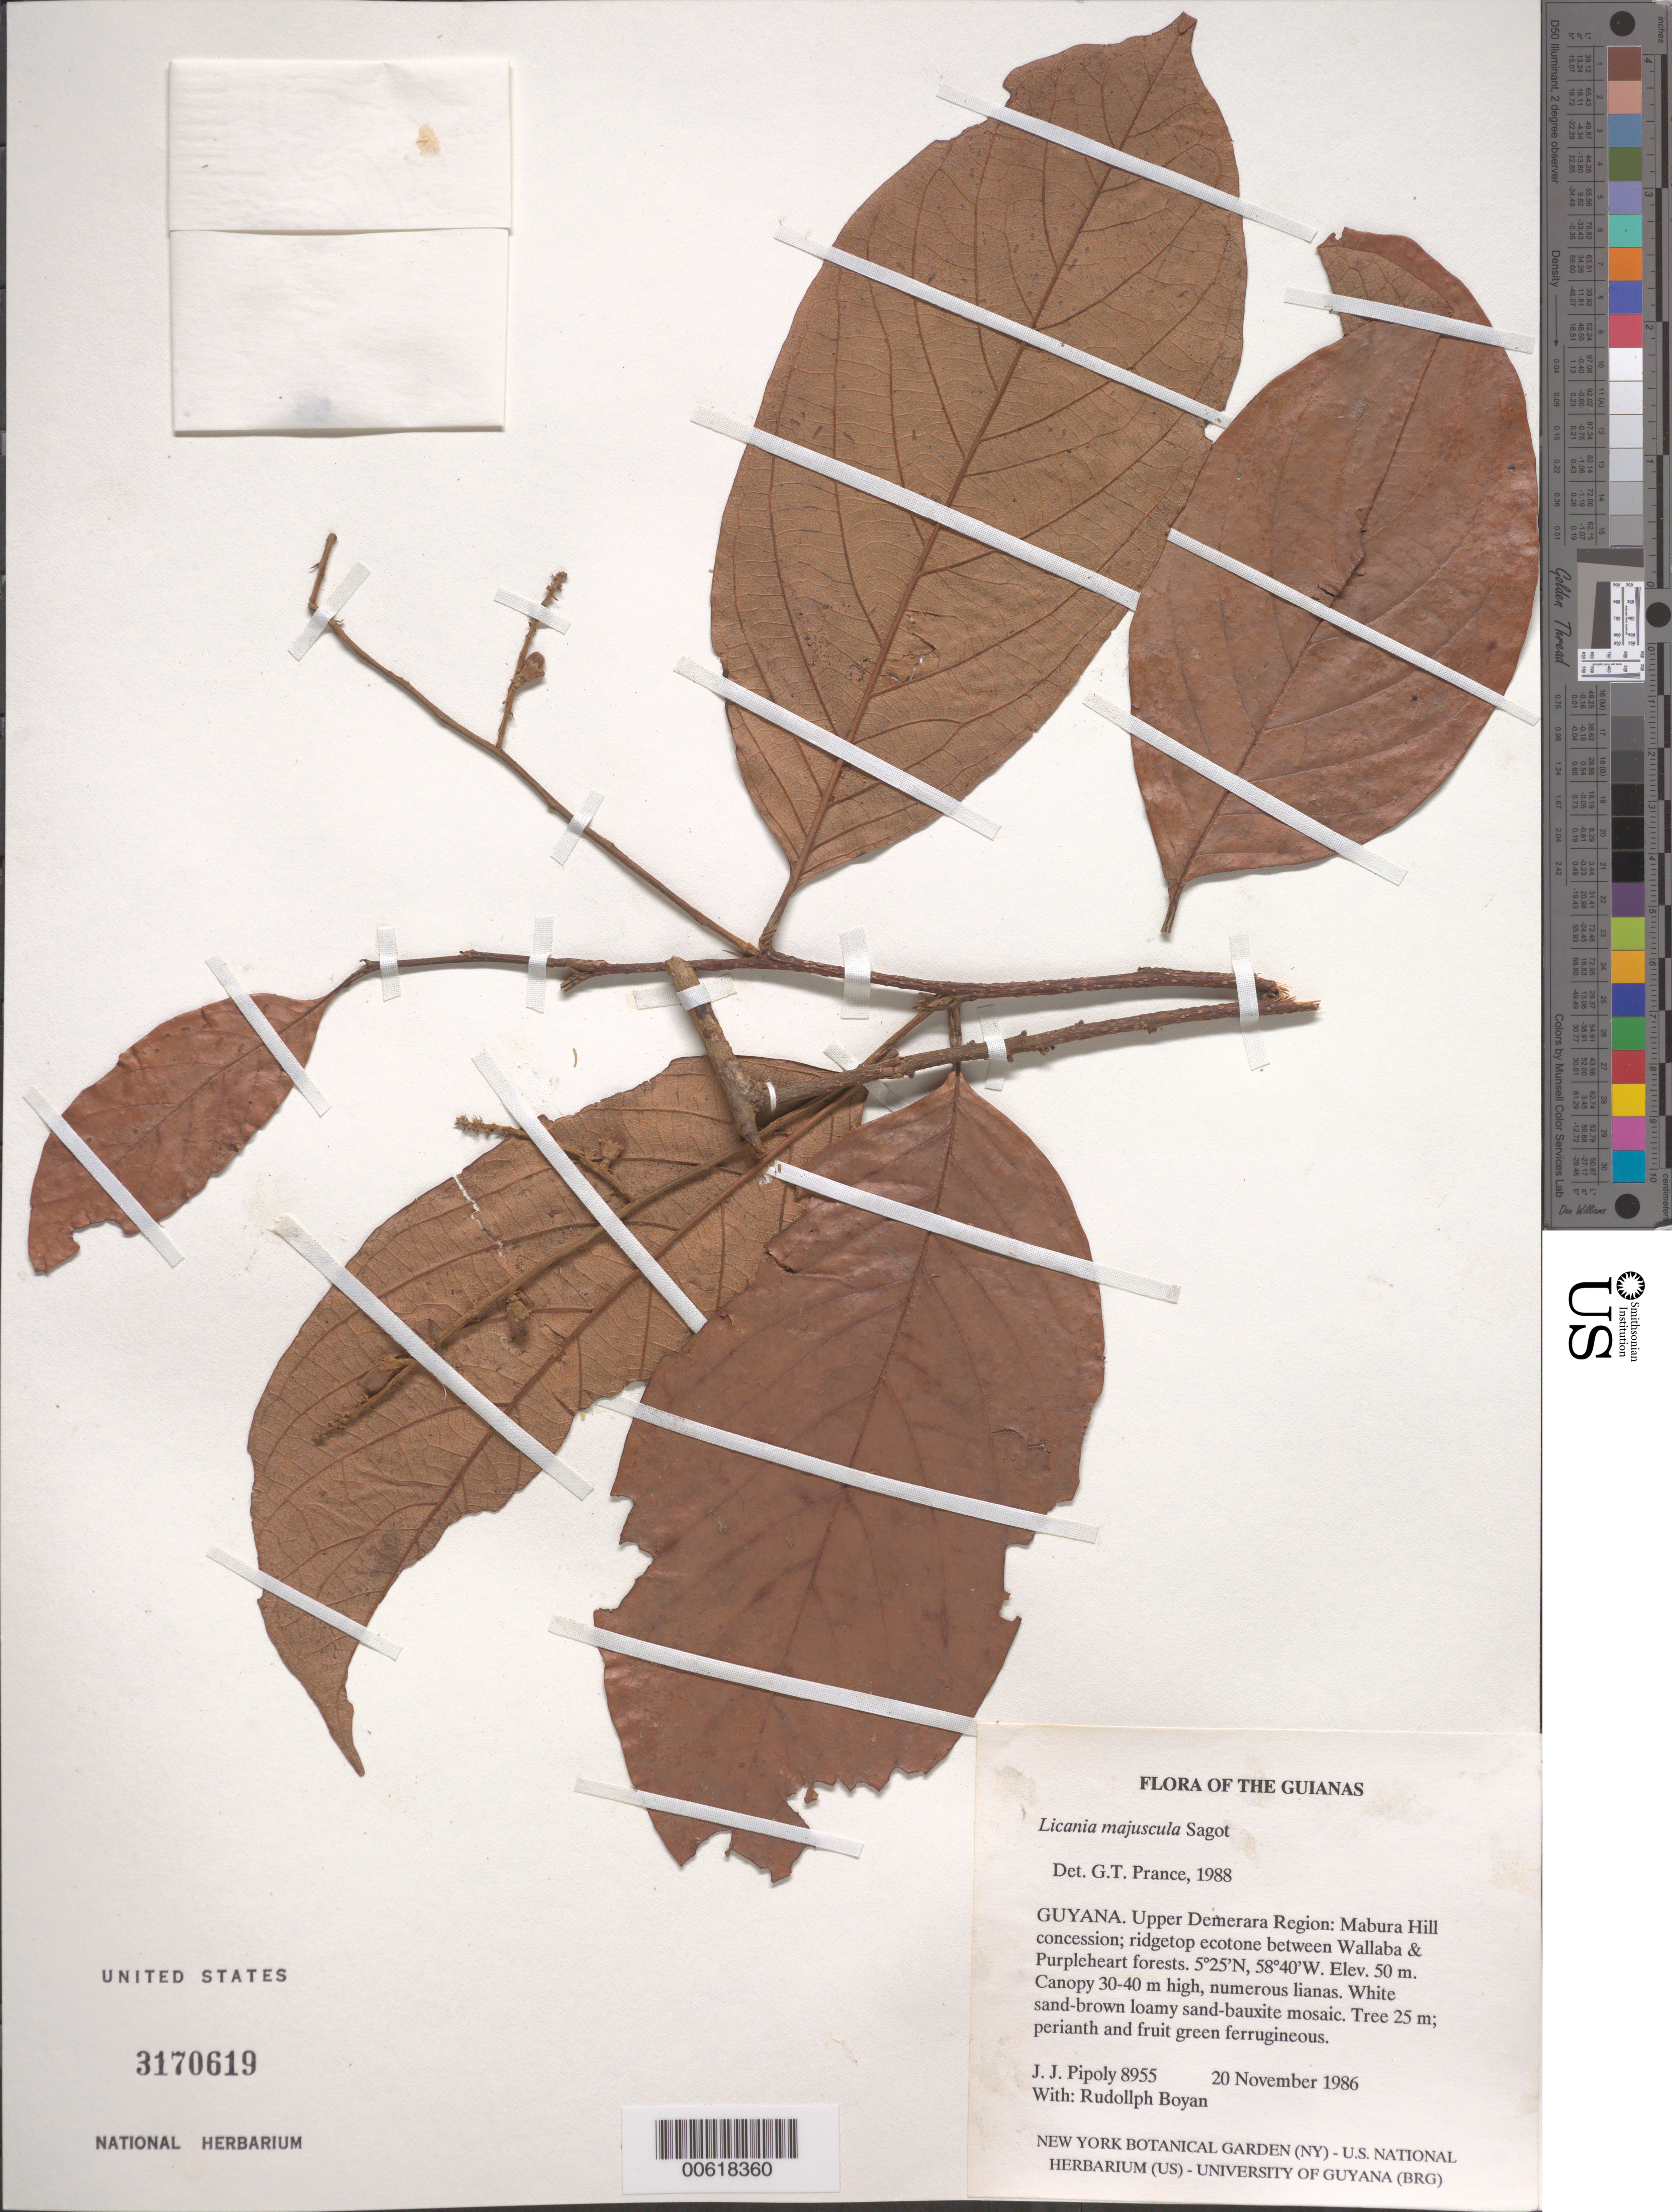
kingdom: Plantae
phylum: Tracheophyta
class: Magnoliopsida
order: Malpighiales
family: Chrysobalanaceae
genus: Licania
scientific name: Licania majuscula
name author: Sagot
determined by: Prance, G. T.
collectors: J. J. Pipoly & R. Boyan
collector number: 8955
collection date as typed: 20 November 1986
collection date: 1986-11-20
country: Guyana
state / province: U. Demerara-Berbice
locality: Mabura Hill Timber Concession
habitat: Ridgetop ecotone between Kakaralli- Wallaba & Purpleheart- Morabukea forest. White sand, brown loamy sand-bauxite mosaic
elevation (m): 50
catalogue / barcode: US 3170619